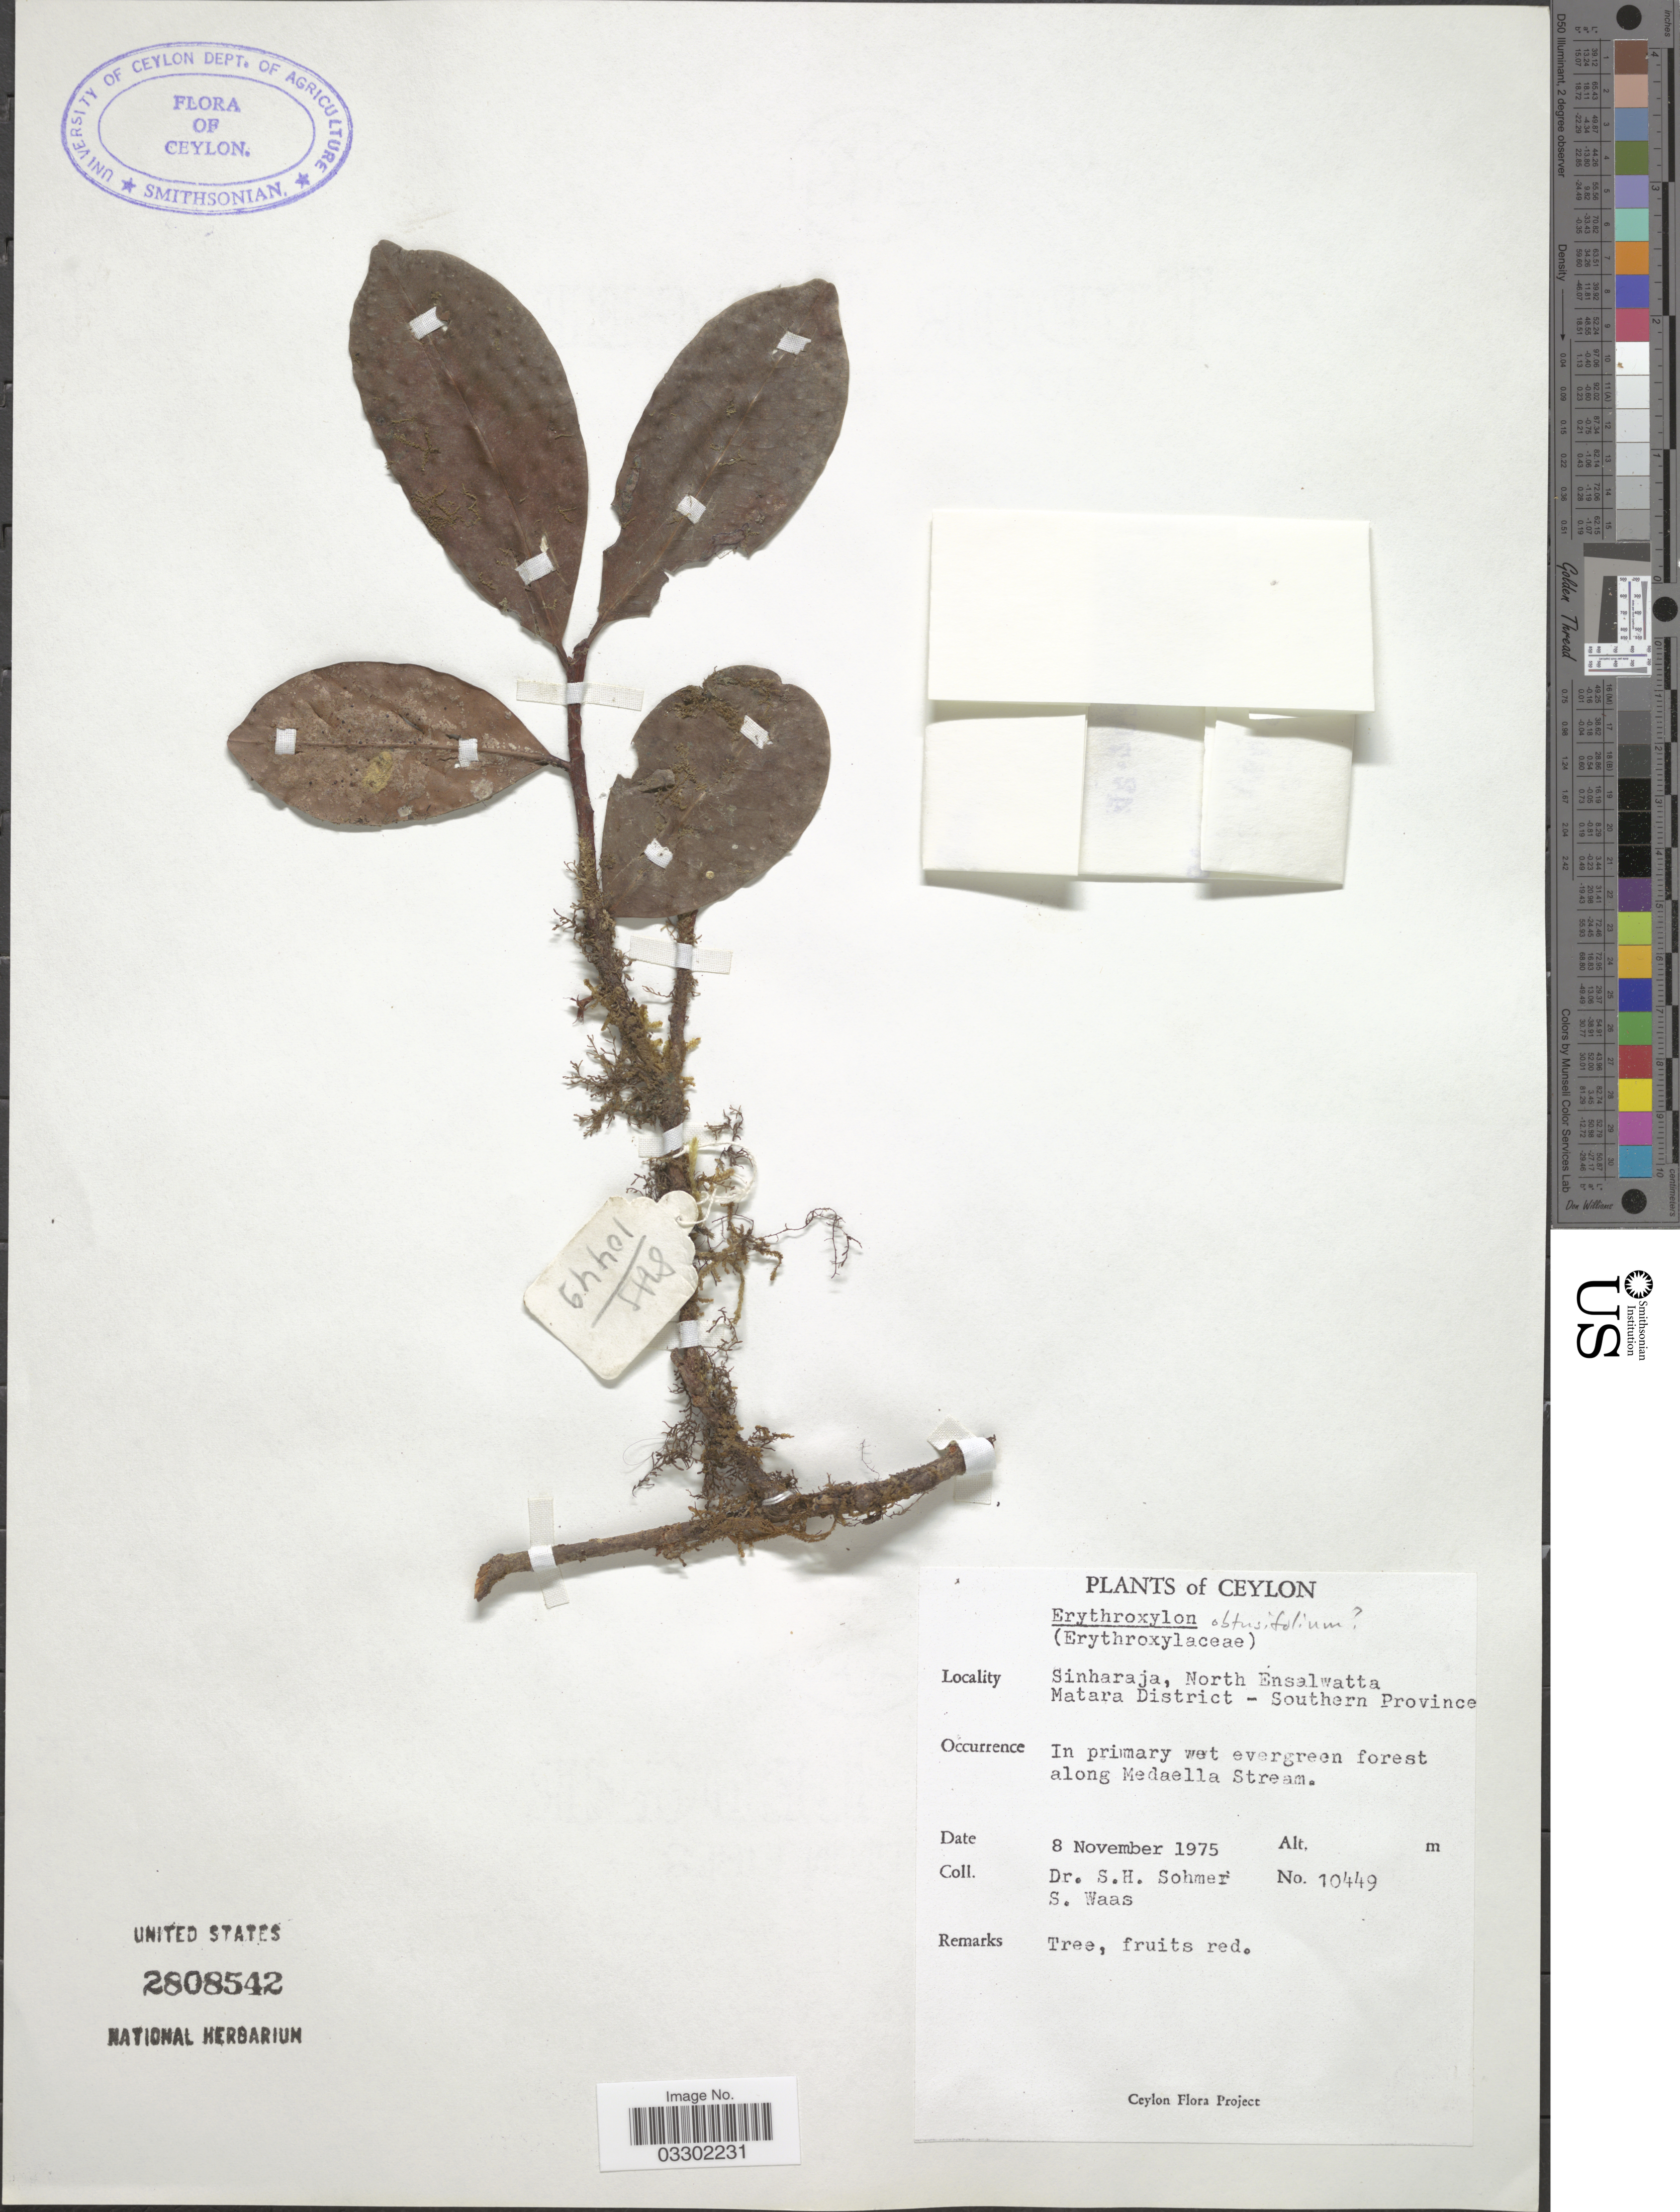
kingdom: Plantae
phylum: Tracheophyta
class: Magnoliopsida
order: Malpighiales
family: Erythroxylaceae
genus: Erythroxylum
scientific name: Erythroxylum obtusifolium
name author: Hook. f.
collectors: S. H. Sohmer & S. Waas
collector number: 10449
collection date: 1975-11-08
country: Sri Lanka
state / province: Southern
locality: Ceylon, Sinharaja, North Ensalwatta Matara District, In primary wet evergreen forest along Medaella Stream.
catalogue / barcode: US 2808542